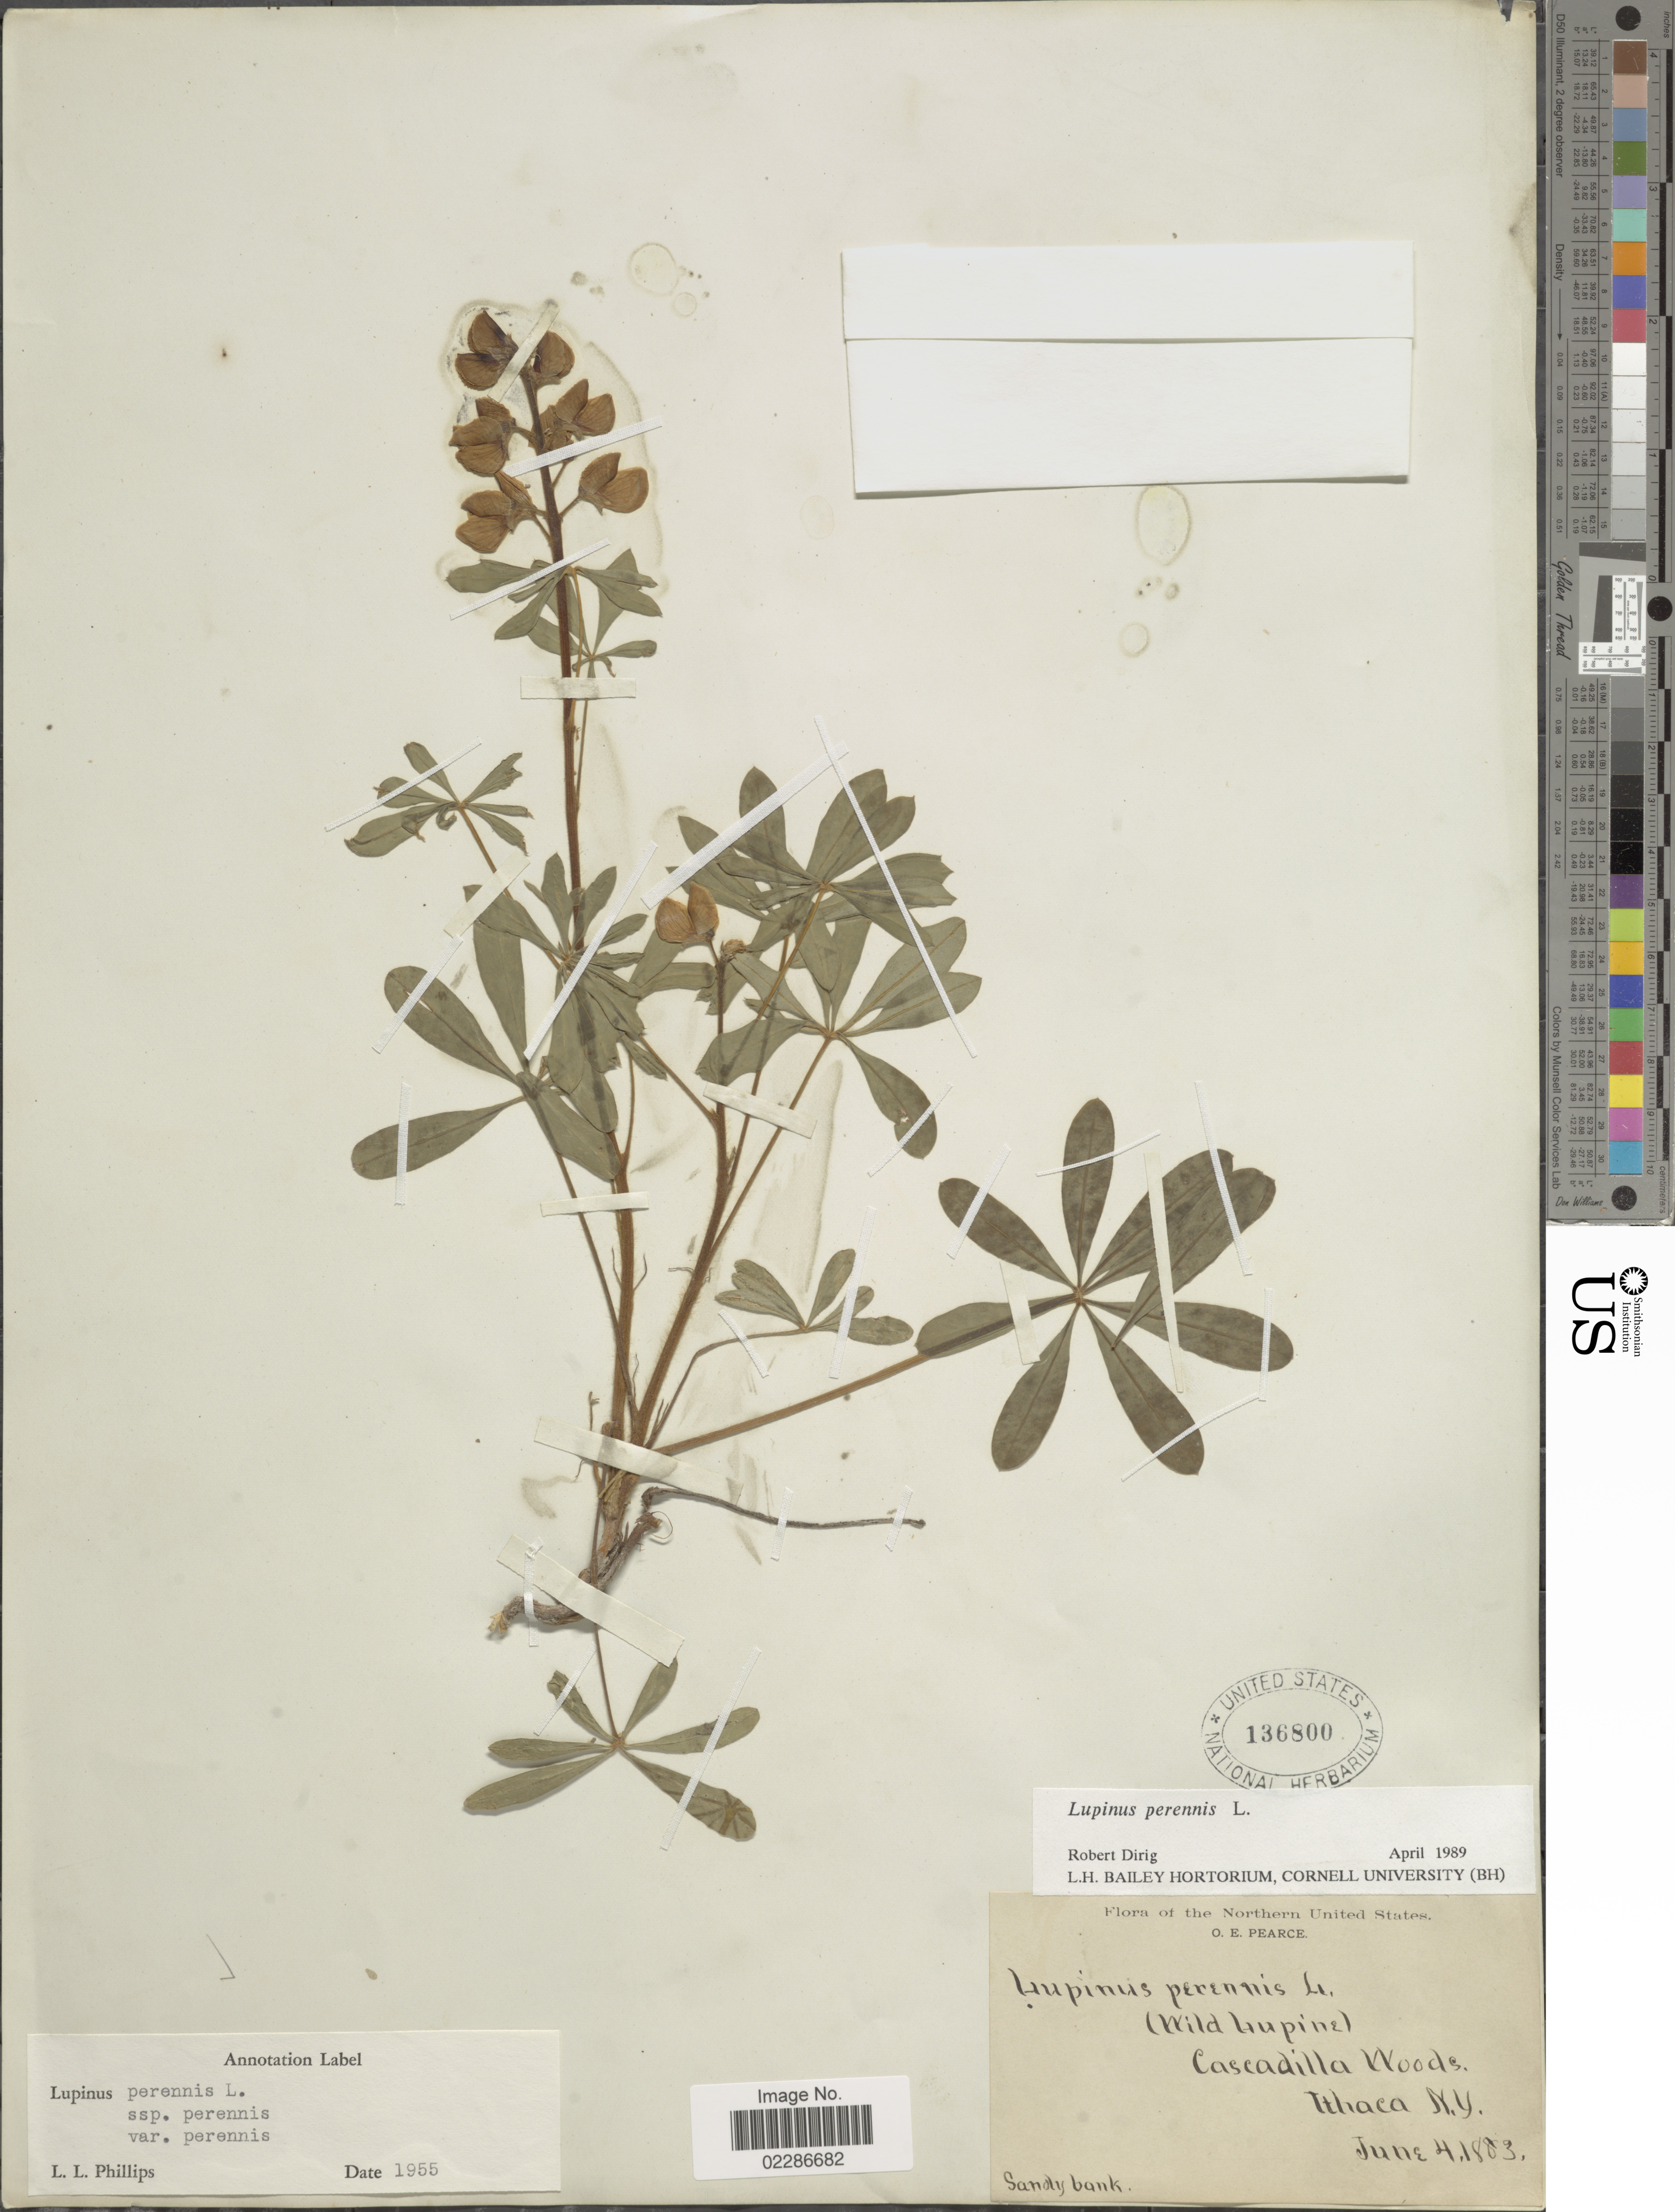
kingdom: Plantae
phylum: Tracheophyta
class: Magnoliopsida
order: Fabales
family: Fabaceae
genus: Lupinus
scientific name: Lupinus perennis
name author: L.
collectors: O. E. Pearce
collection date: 1883-06-04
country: United States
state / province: New York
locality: The Northern United States, Cascadilla Woods, Ithaca, Sandy bank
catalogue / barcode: US 136800